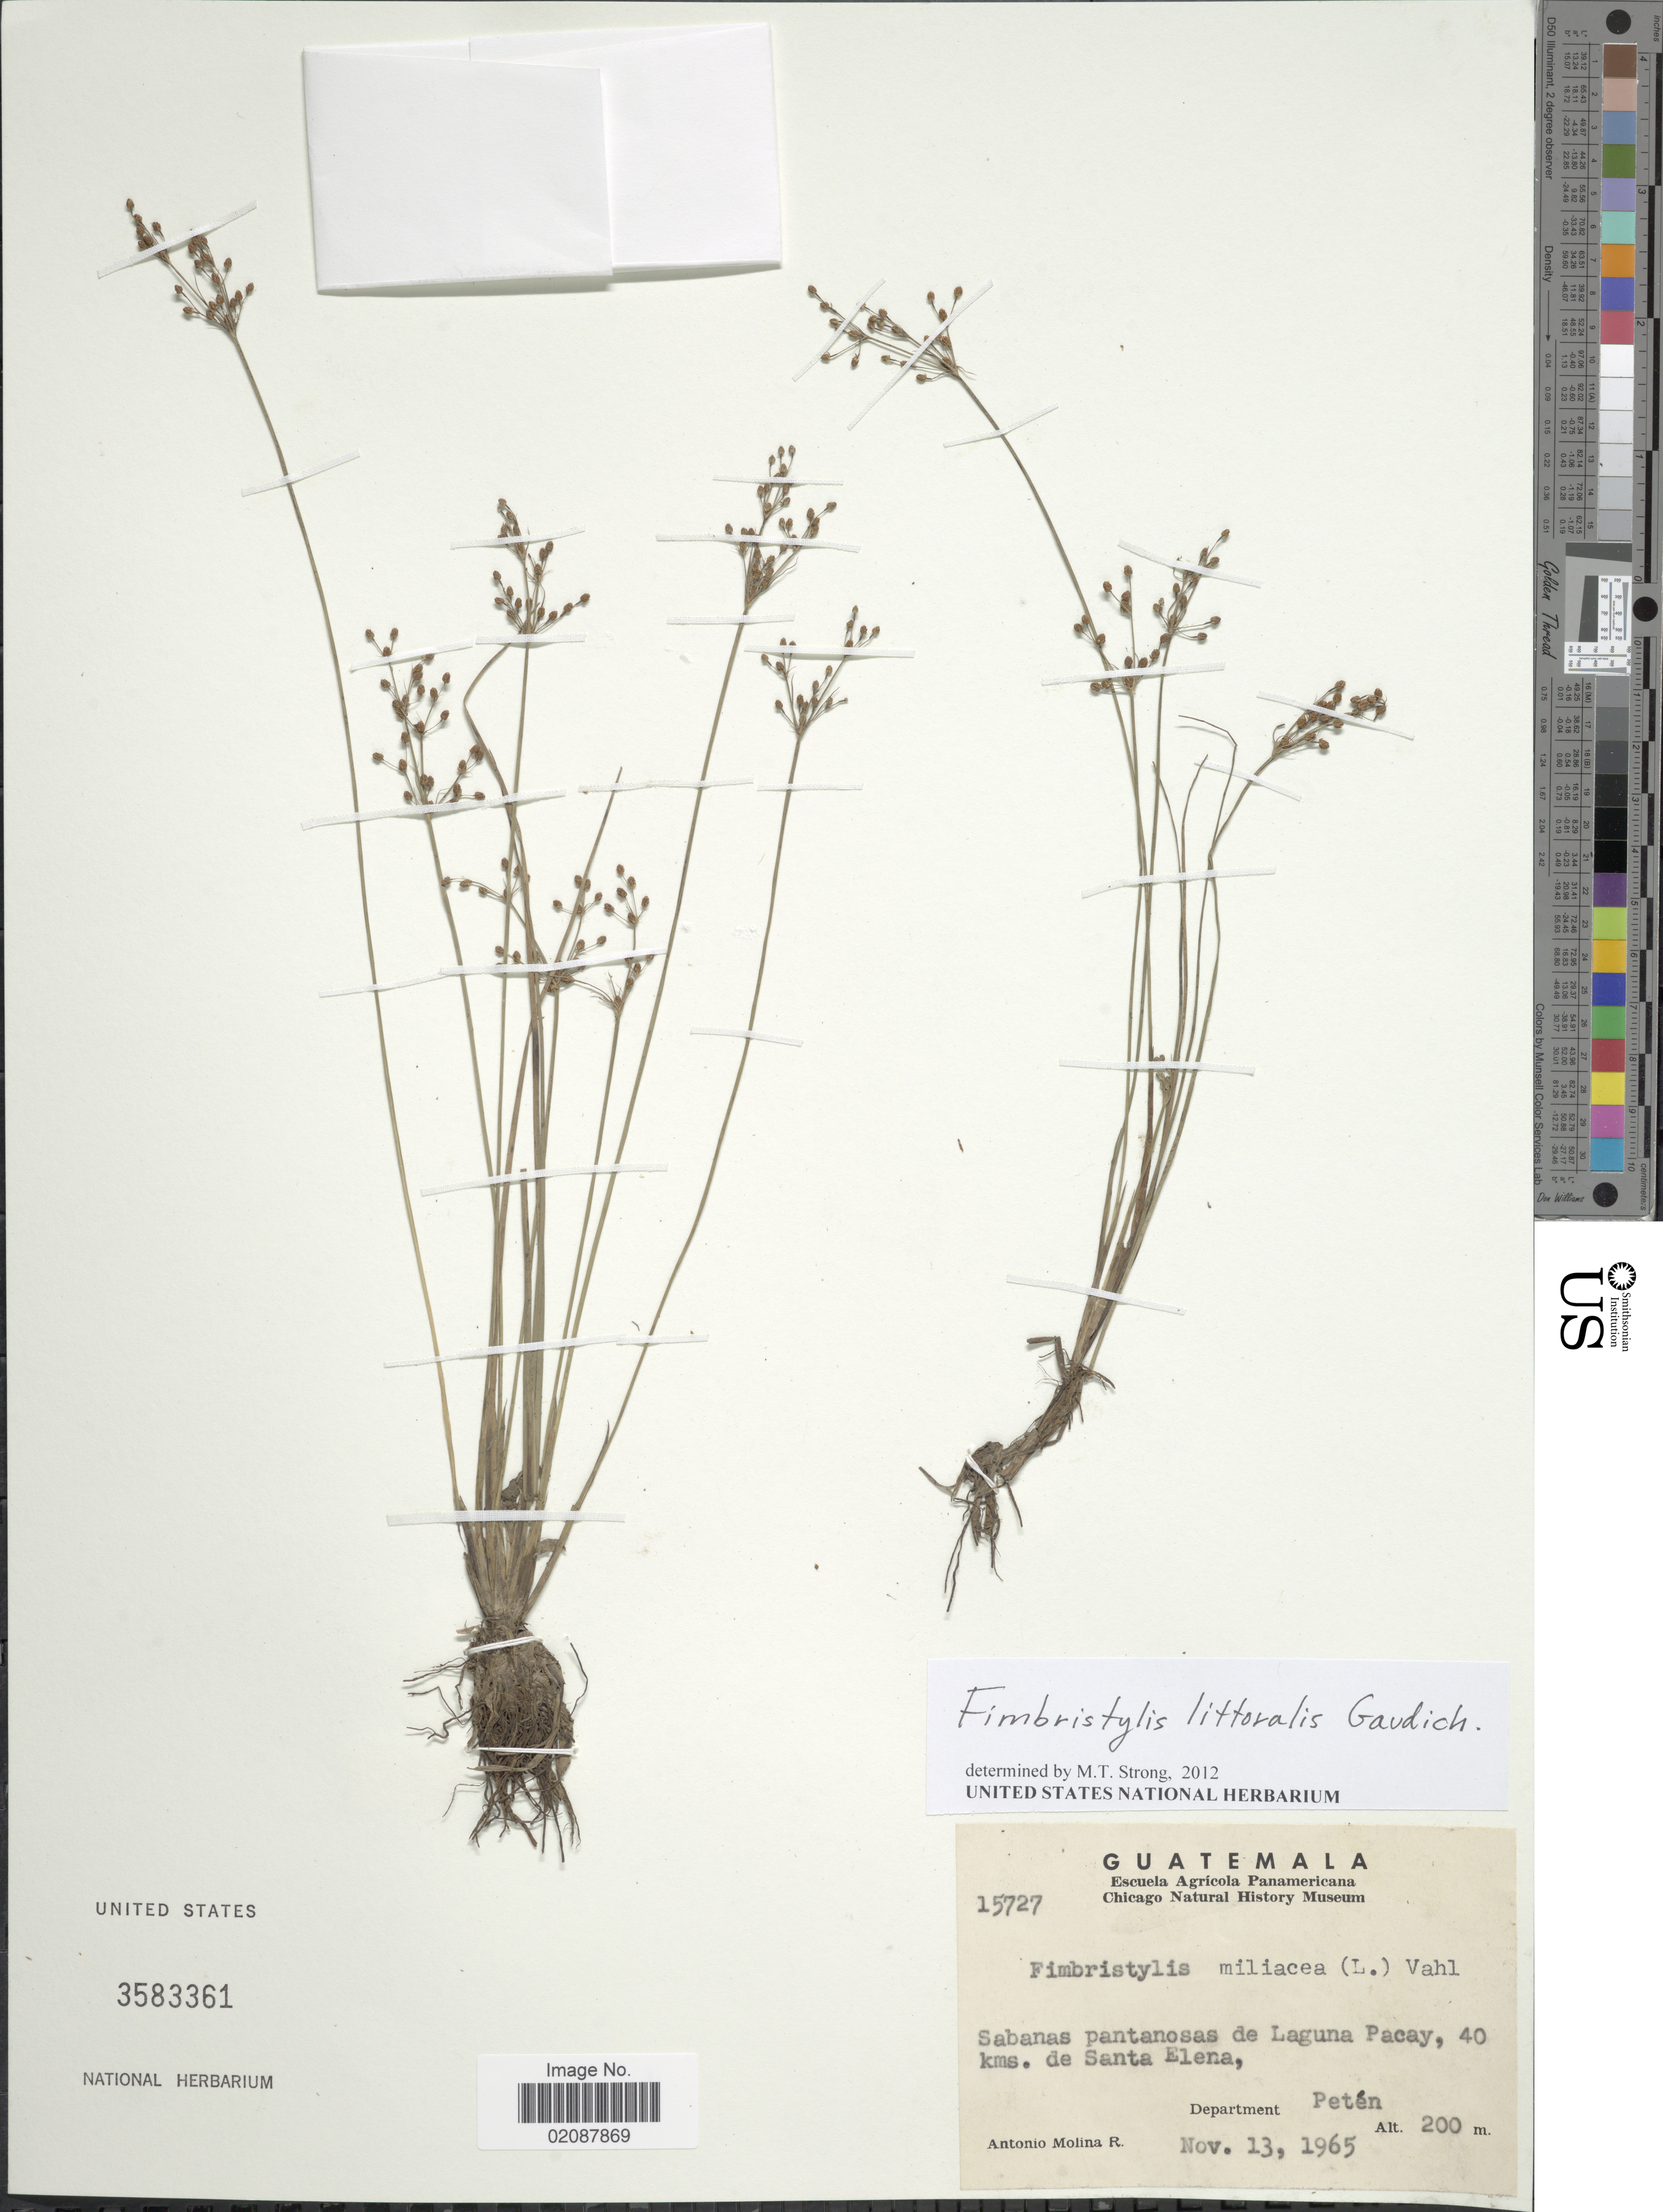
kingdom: Plantae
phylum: Tracheophyta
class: Liliopsida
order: Poales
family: Cyperaceae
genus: Fimbristylis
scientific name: Fimbristylis littoralis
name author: Gaudich.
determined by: Strong, M. T., (US), Smithsonian Institution - National Museum of Natural History (UNITED STATES)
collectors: A. Molina R.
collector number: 15727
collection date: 1965-11-13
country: Guatemala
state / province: El Petén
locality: Sabanas pantanosas de Laguna Pacay, 40 kms. de Santa Elena, Department Peten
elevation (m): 200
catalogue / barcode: US 3583361